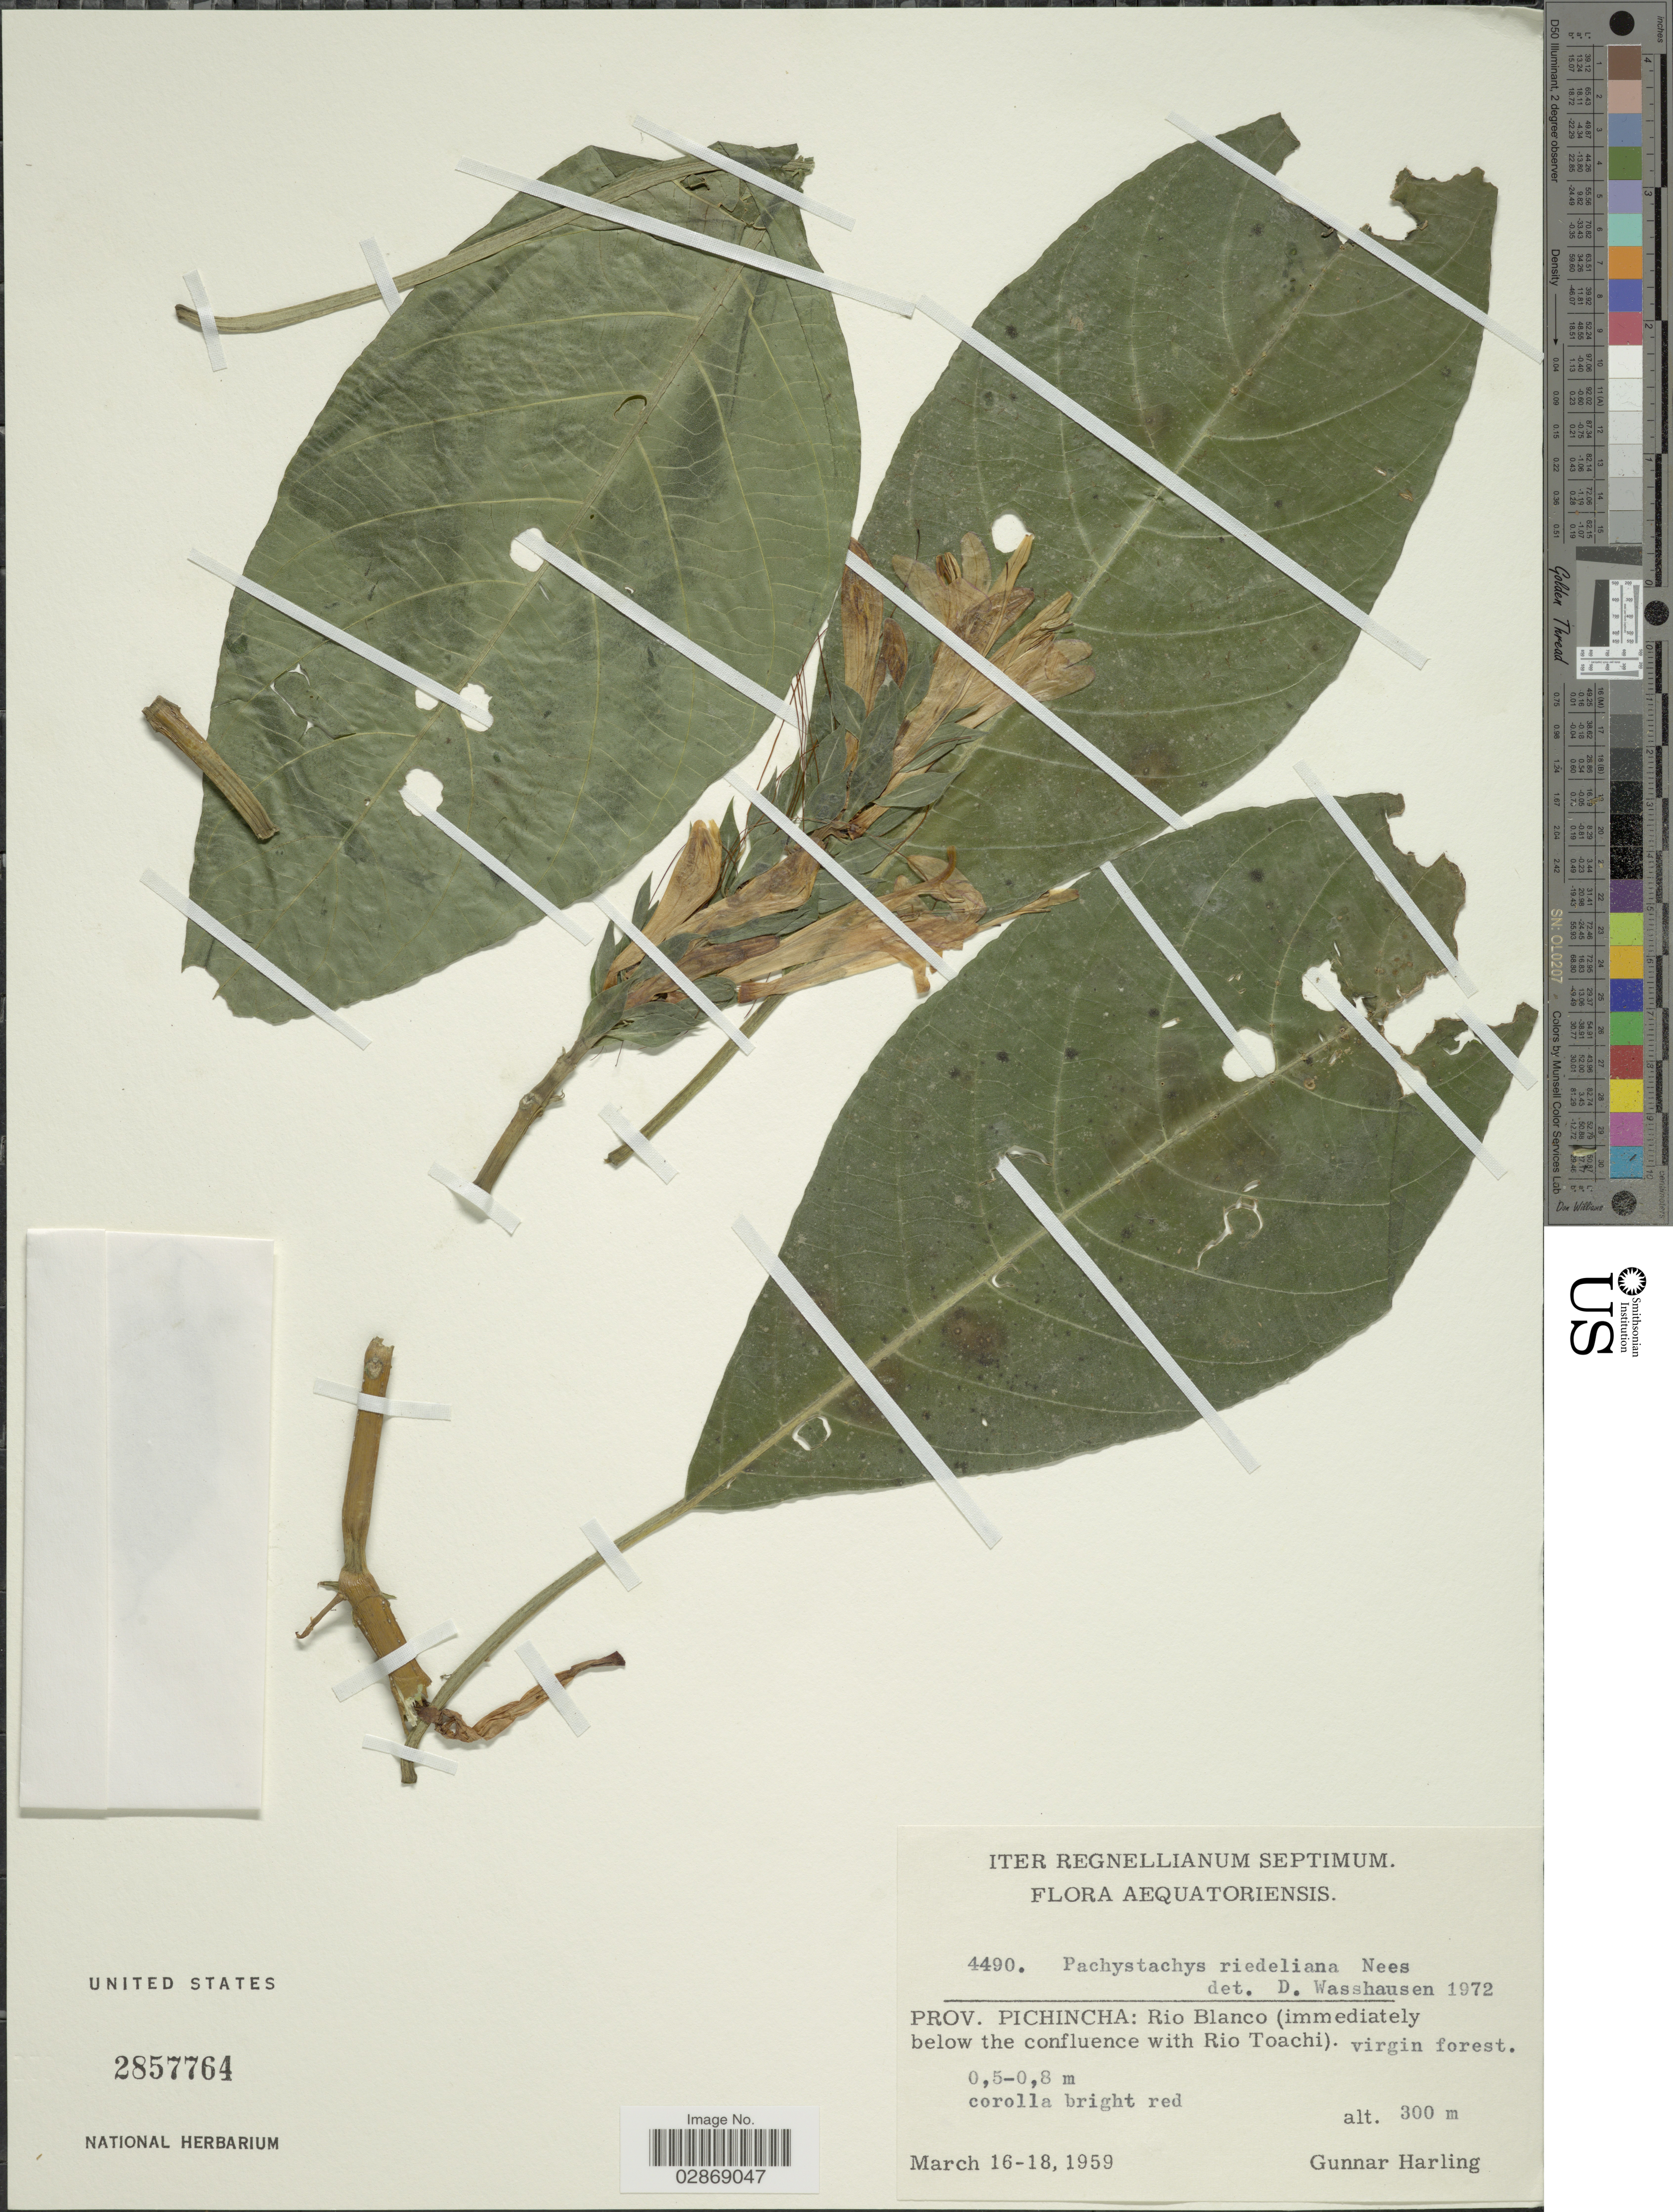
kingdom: Plantae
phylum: Tracheophyta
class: Magnoliopsida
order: Lamiales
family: Acanthaceae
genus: Pachystachys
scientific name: Pachystachys spicata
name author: (Ruiz & Pav.) Wassh.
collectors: G. Harling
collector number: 4490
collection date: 1959-03-16/1959-03-18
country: Ecuador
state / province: Pichincha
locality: Prov. Pichincha: Rio Blanco (immediately below the confluence with Rio Toachi).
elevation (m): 300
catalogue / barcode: US 2857764